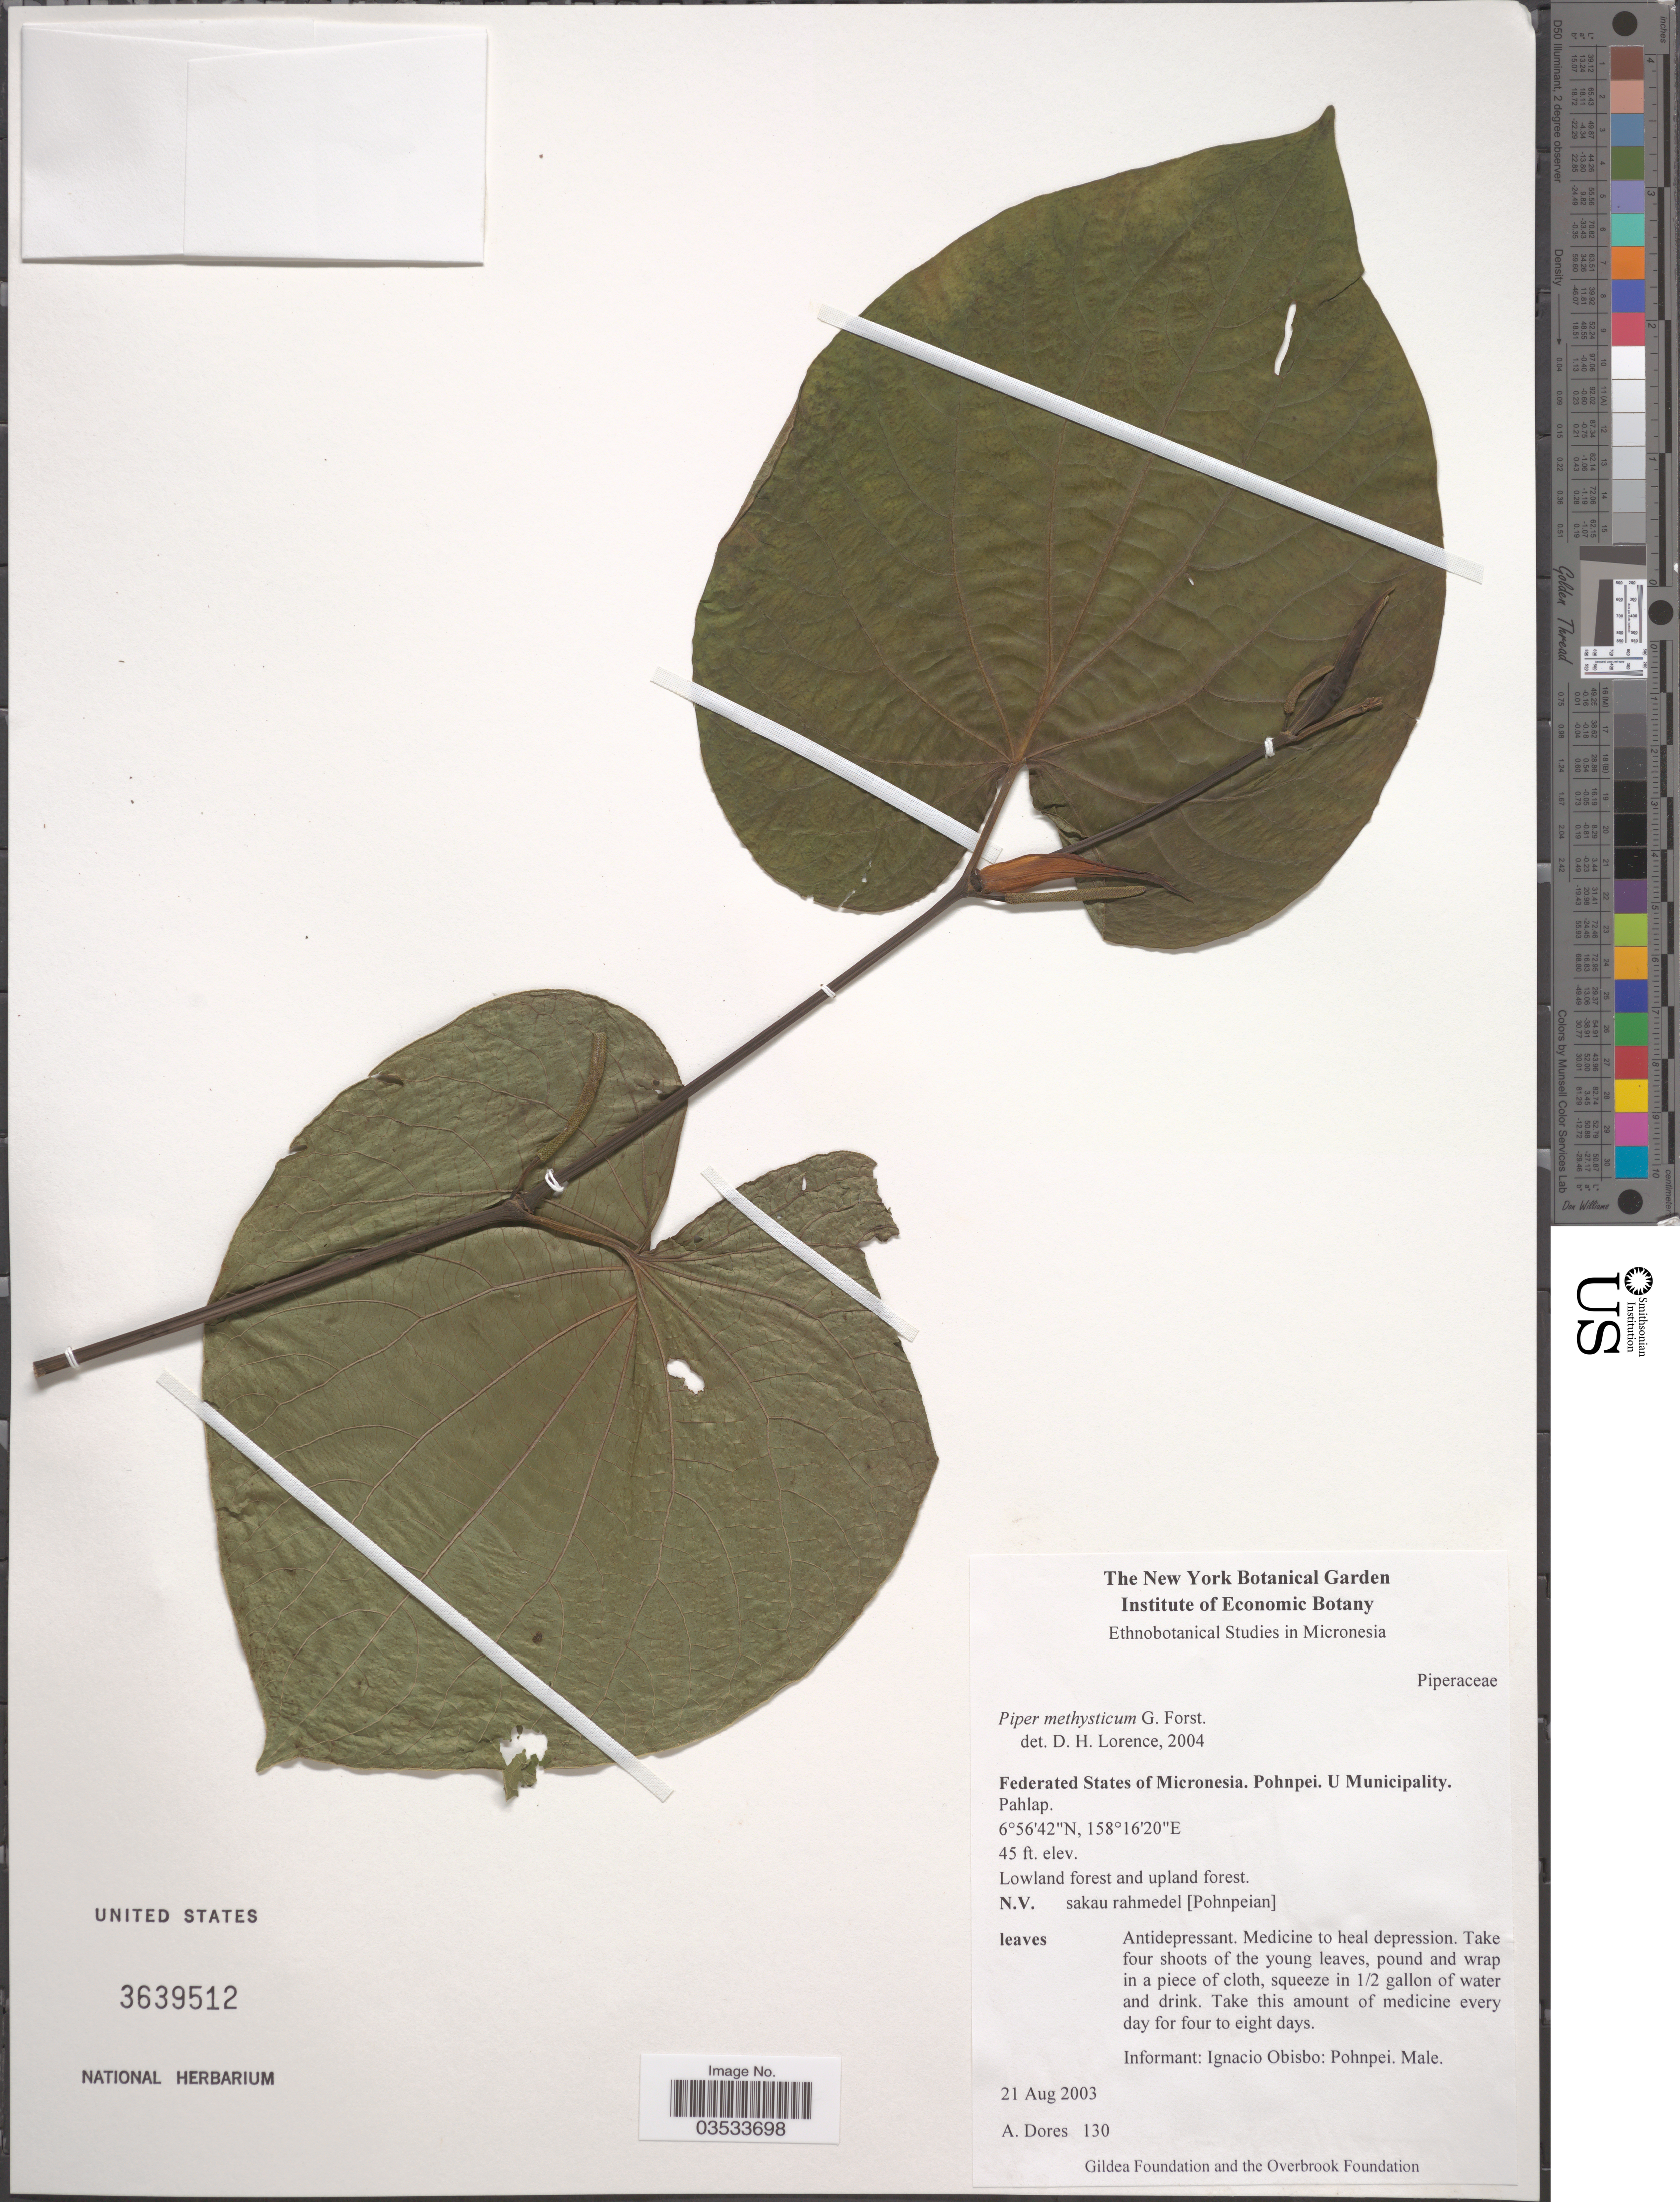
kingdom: Plantae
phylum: Tracheophyta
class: Magnoliopsida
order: Piperales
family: Piperaceae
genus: Piper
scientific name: Piper methysticum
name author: J.R. Forst. & G. Forst.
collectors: A. Dores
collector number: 130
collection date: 2003-08-21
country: Micronesia, Federated States of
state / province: Pohnpei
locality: U Municipality. Pahlap.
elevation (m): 14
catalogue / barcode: US 3639512